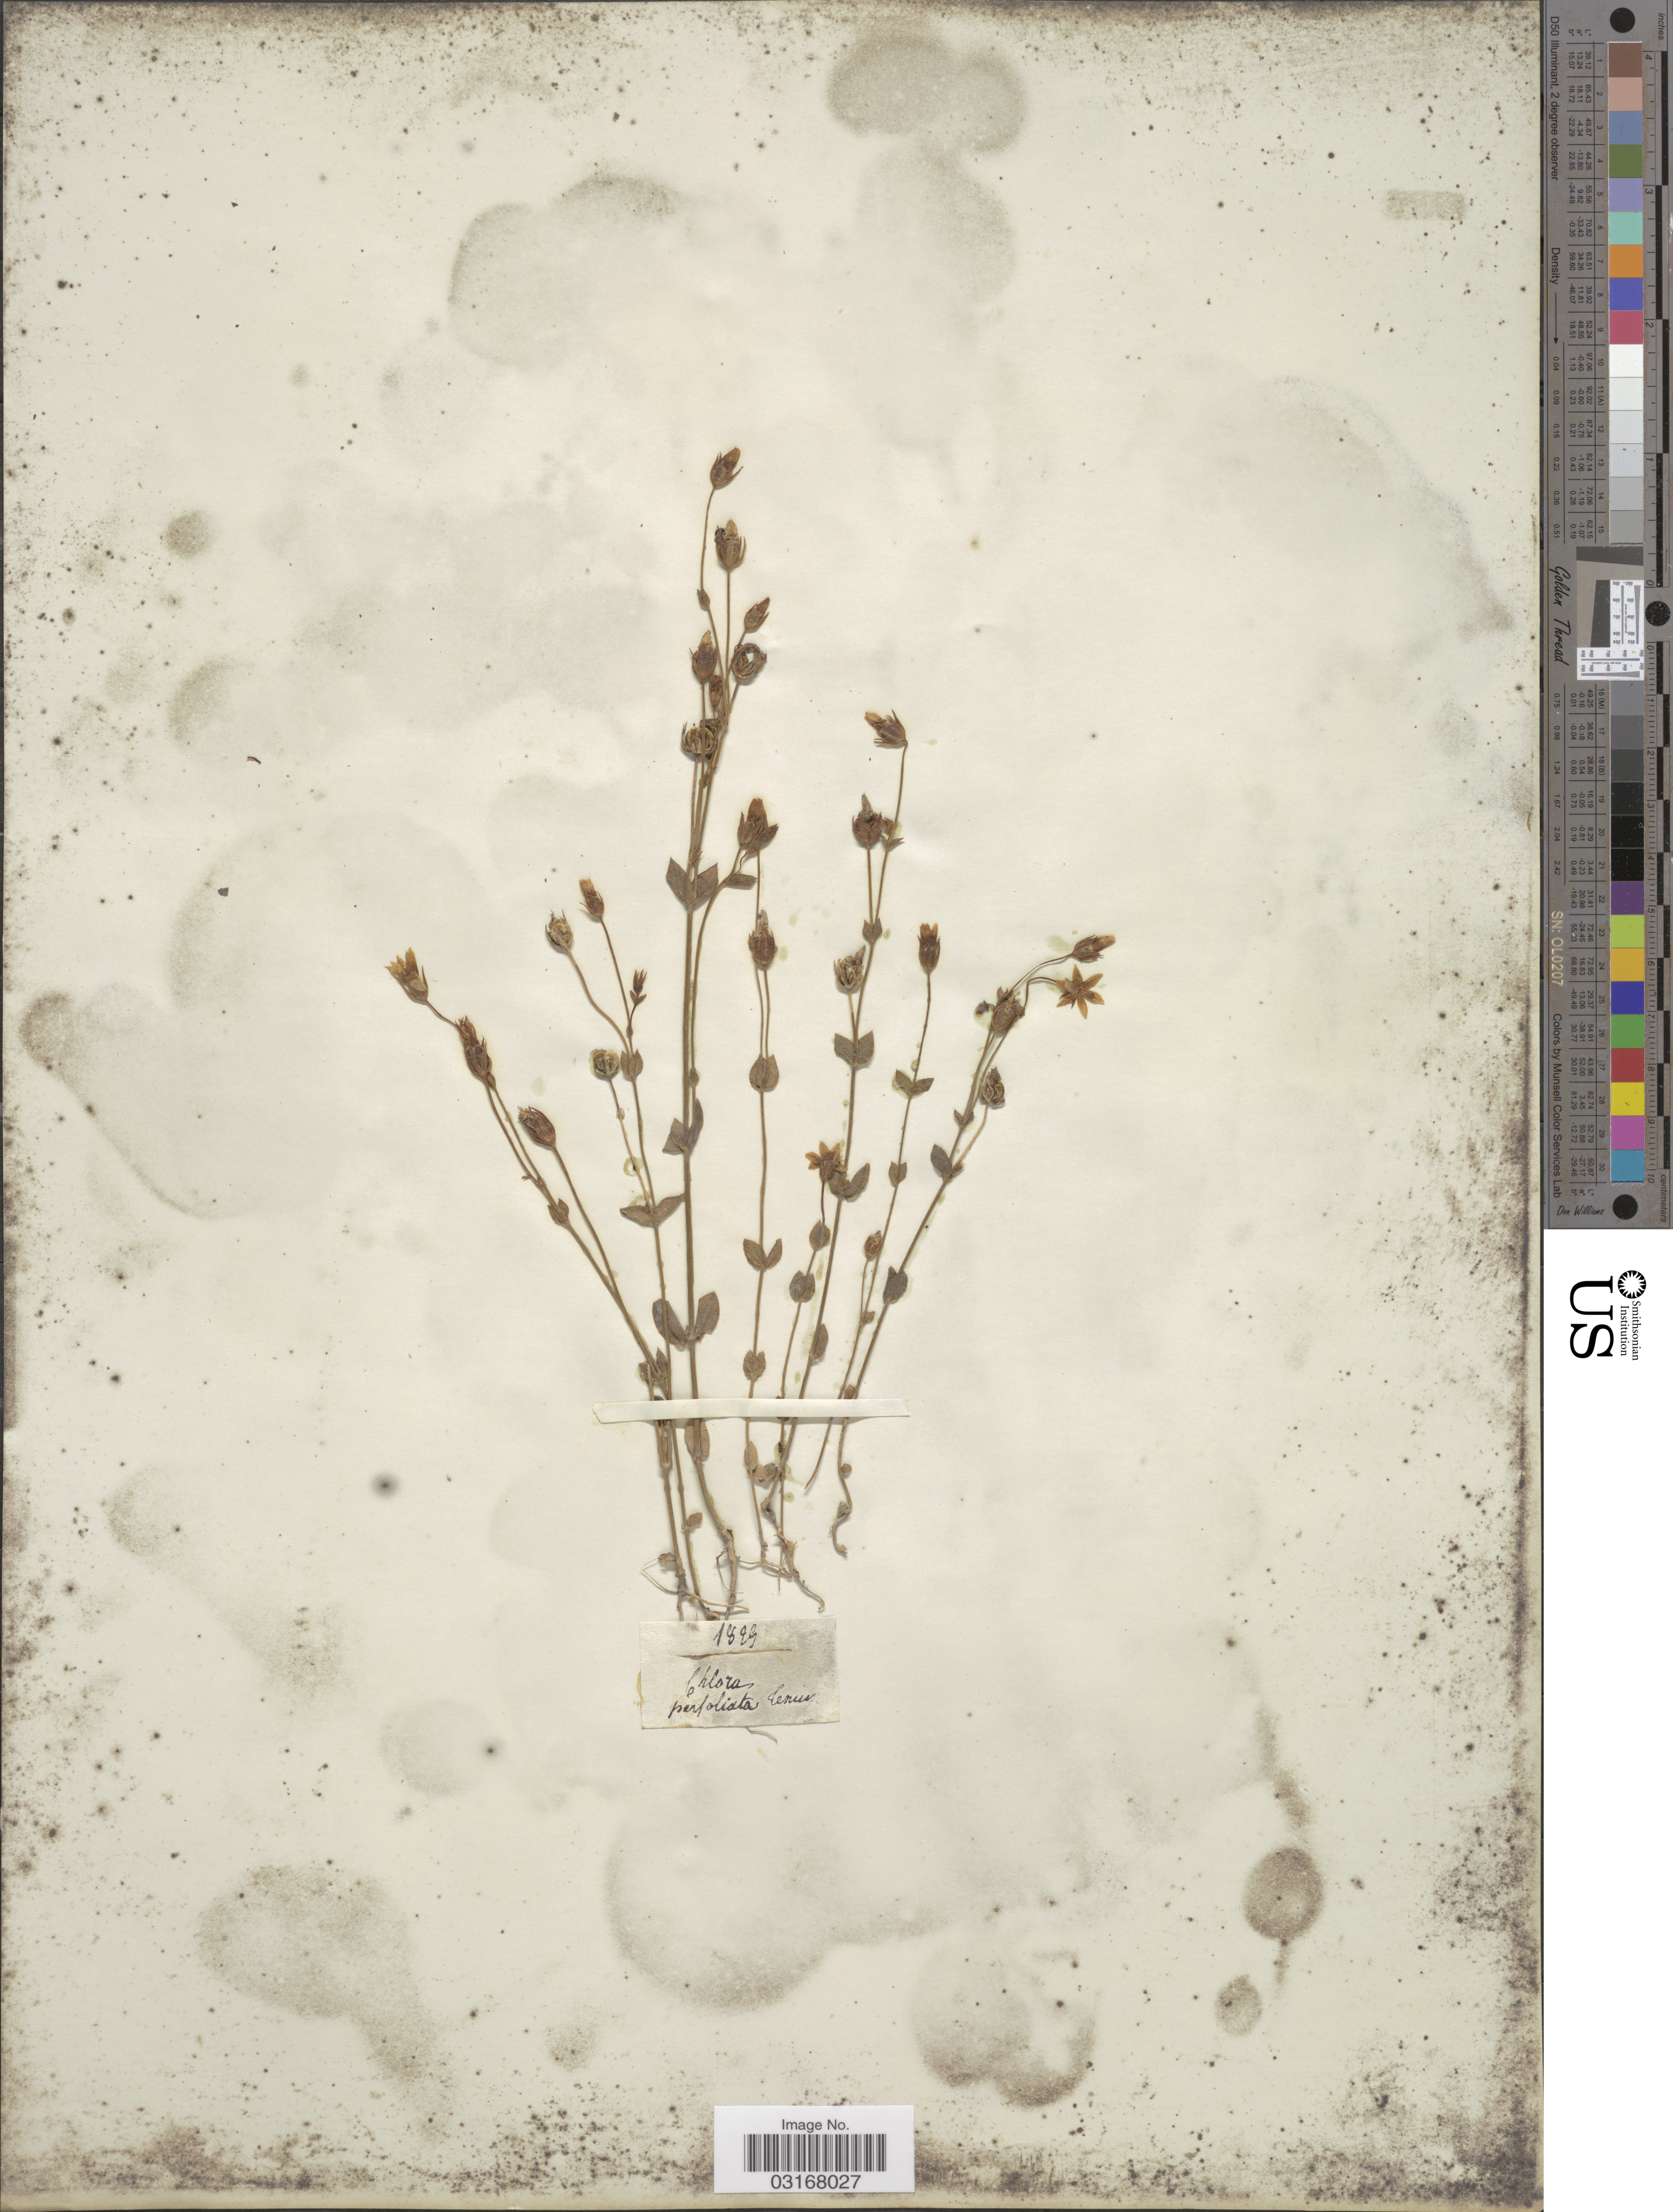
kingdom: Plantae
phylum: Tracheophyta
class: Magnoliopsida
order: Gentianales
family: Gentianaceae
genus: Chlora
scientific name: Chlora perfoliata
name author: (L.) L.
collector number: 1899?